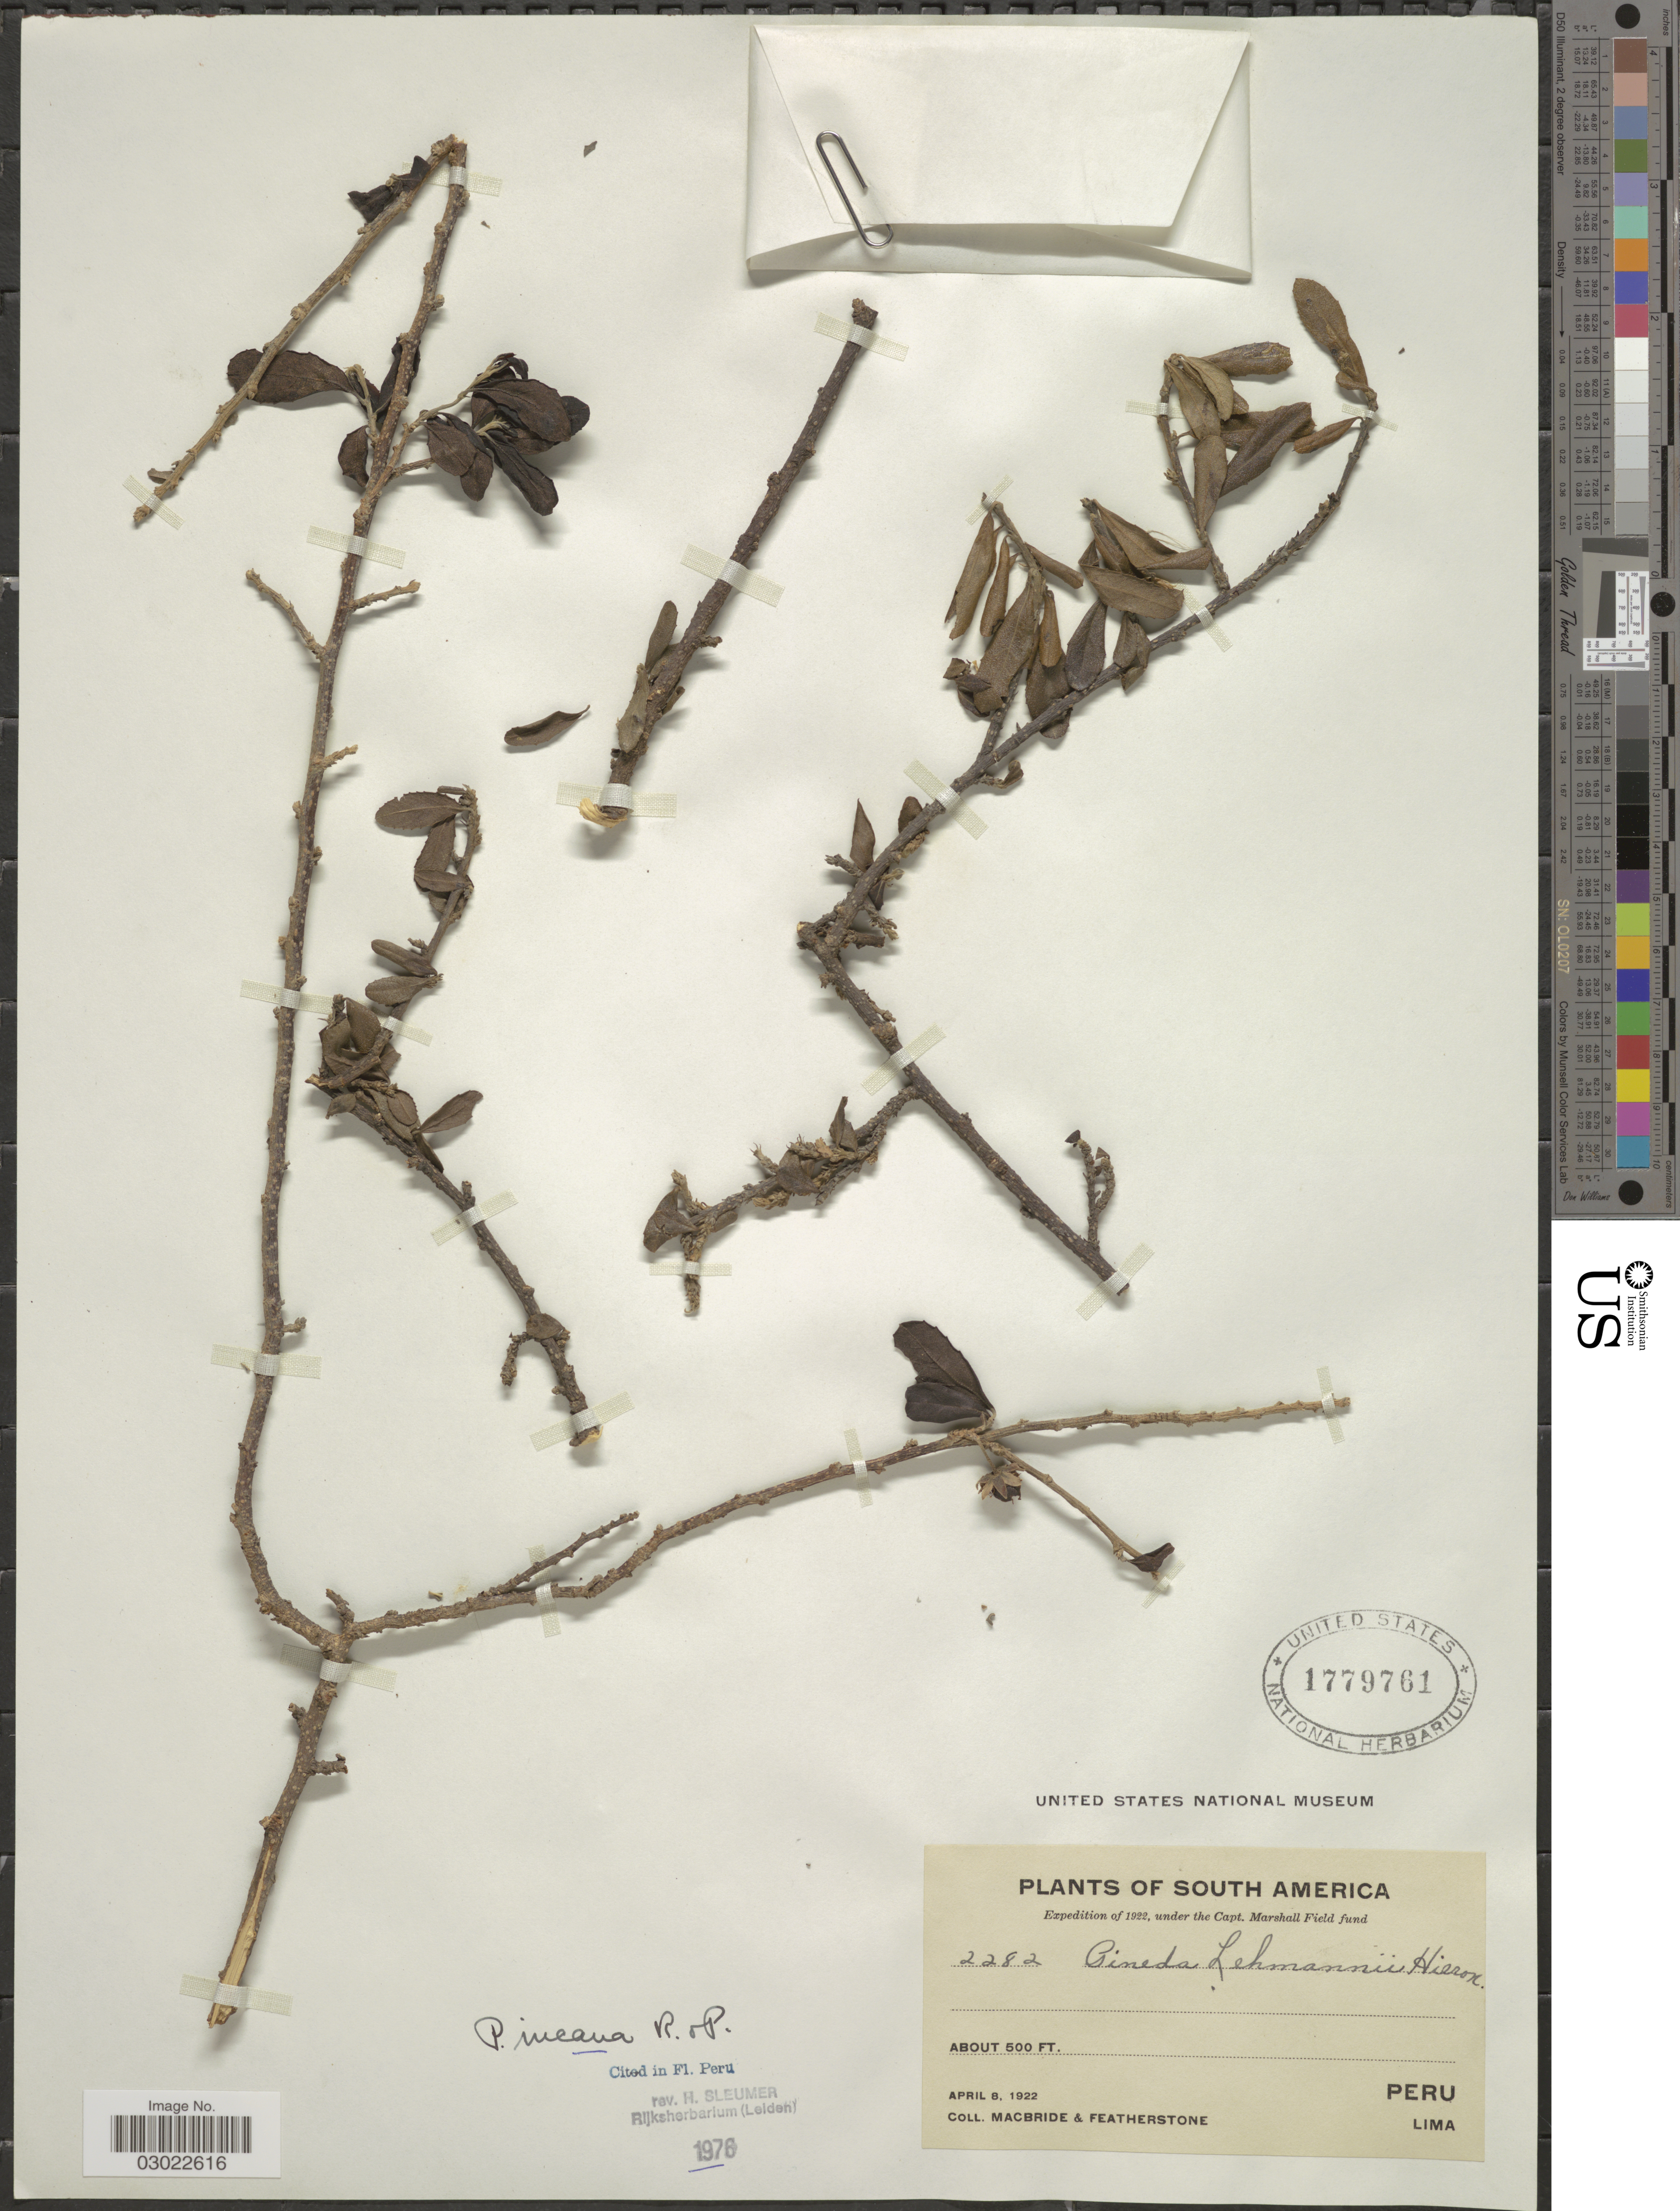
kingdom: Plantae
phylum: Tracheophyta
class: Magnoliopsida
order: Malpighiales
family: Salicaceae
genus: Pineda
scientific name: Pineda incana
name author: Ruiz & Pav.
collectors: Macbride, -- & -. Featherstone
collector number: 2282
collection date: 1922-04-08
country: Peru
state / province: Lima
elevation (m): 152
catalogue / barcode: US 1779761